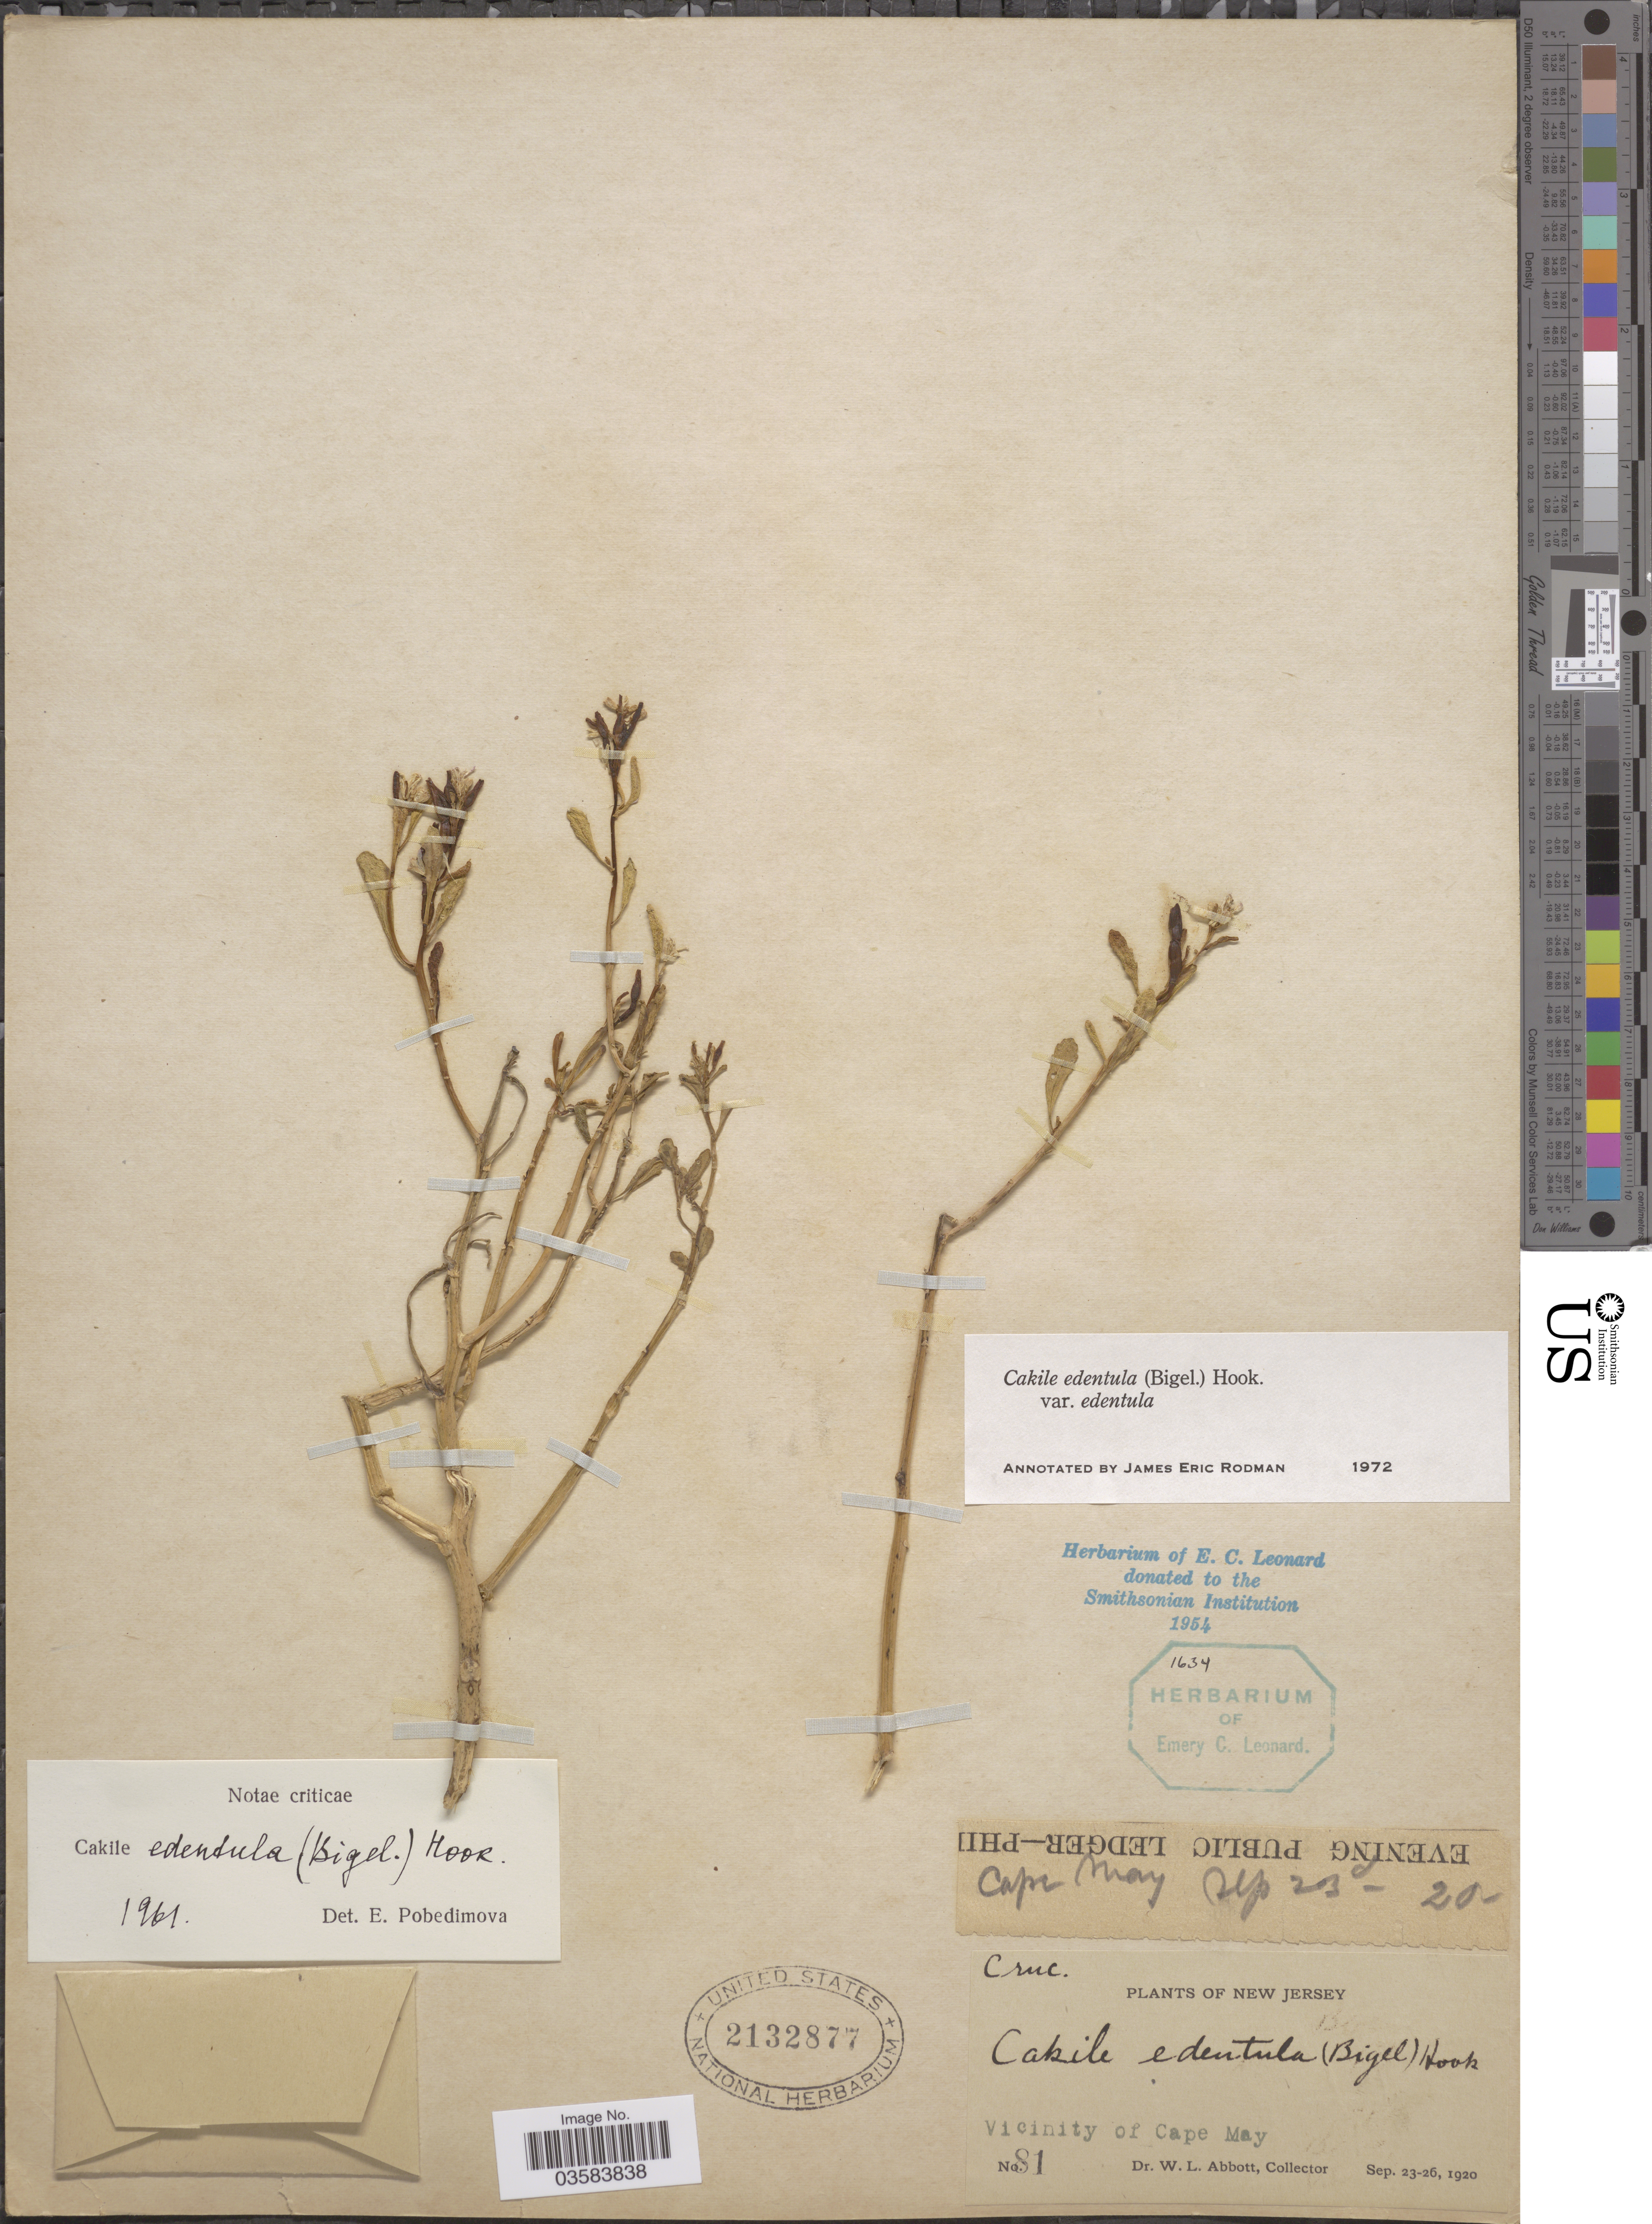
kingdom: Plantae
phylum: Tracheophyta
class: Magnoliopsida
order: Brassicales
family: Brassicaceae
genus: Cakile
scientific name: Cakile edentula var. edentula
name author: (Bigelow) Hook.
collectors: W. L. Abbott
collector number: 81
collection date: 1920-09-23/1920-09-26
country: United States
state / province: New Jersey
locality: Vicinity of Cape May.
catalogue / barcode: US 2132877